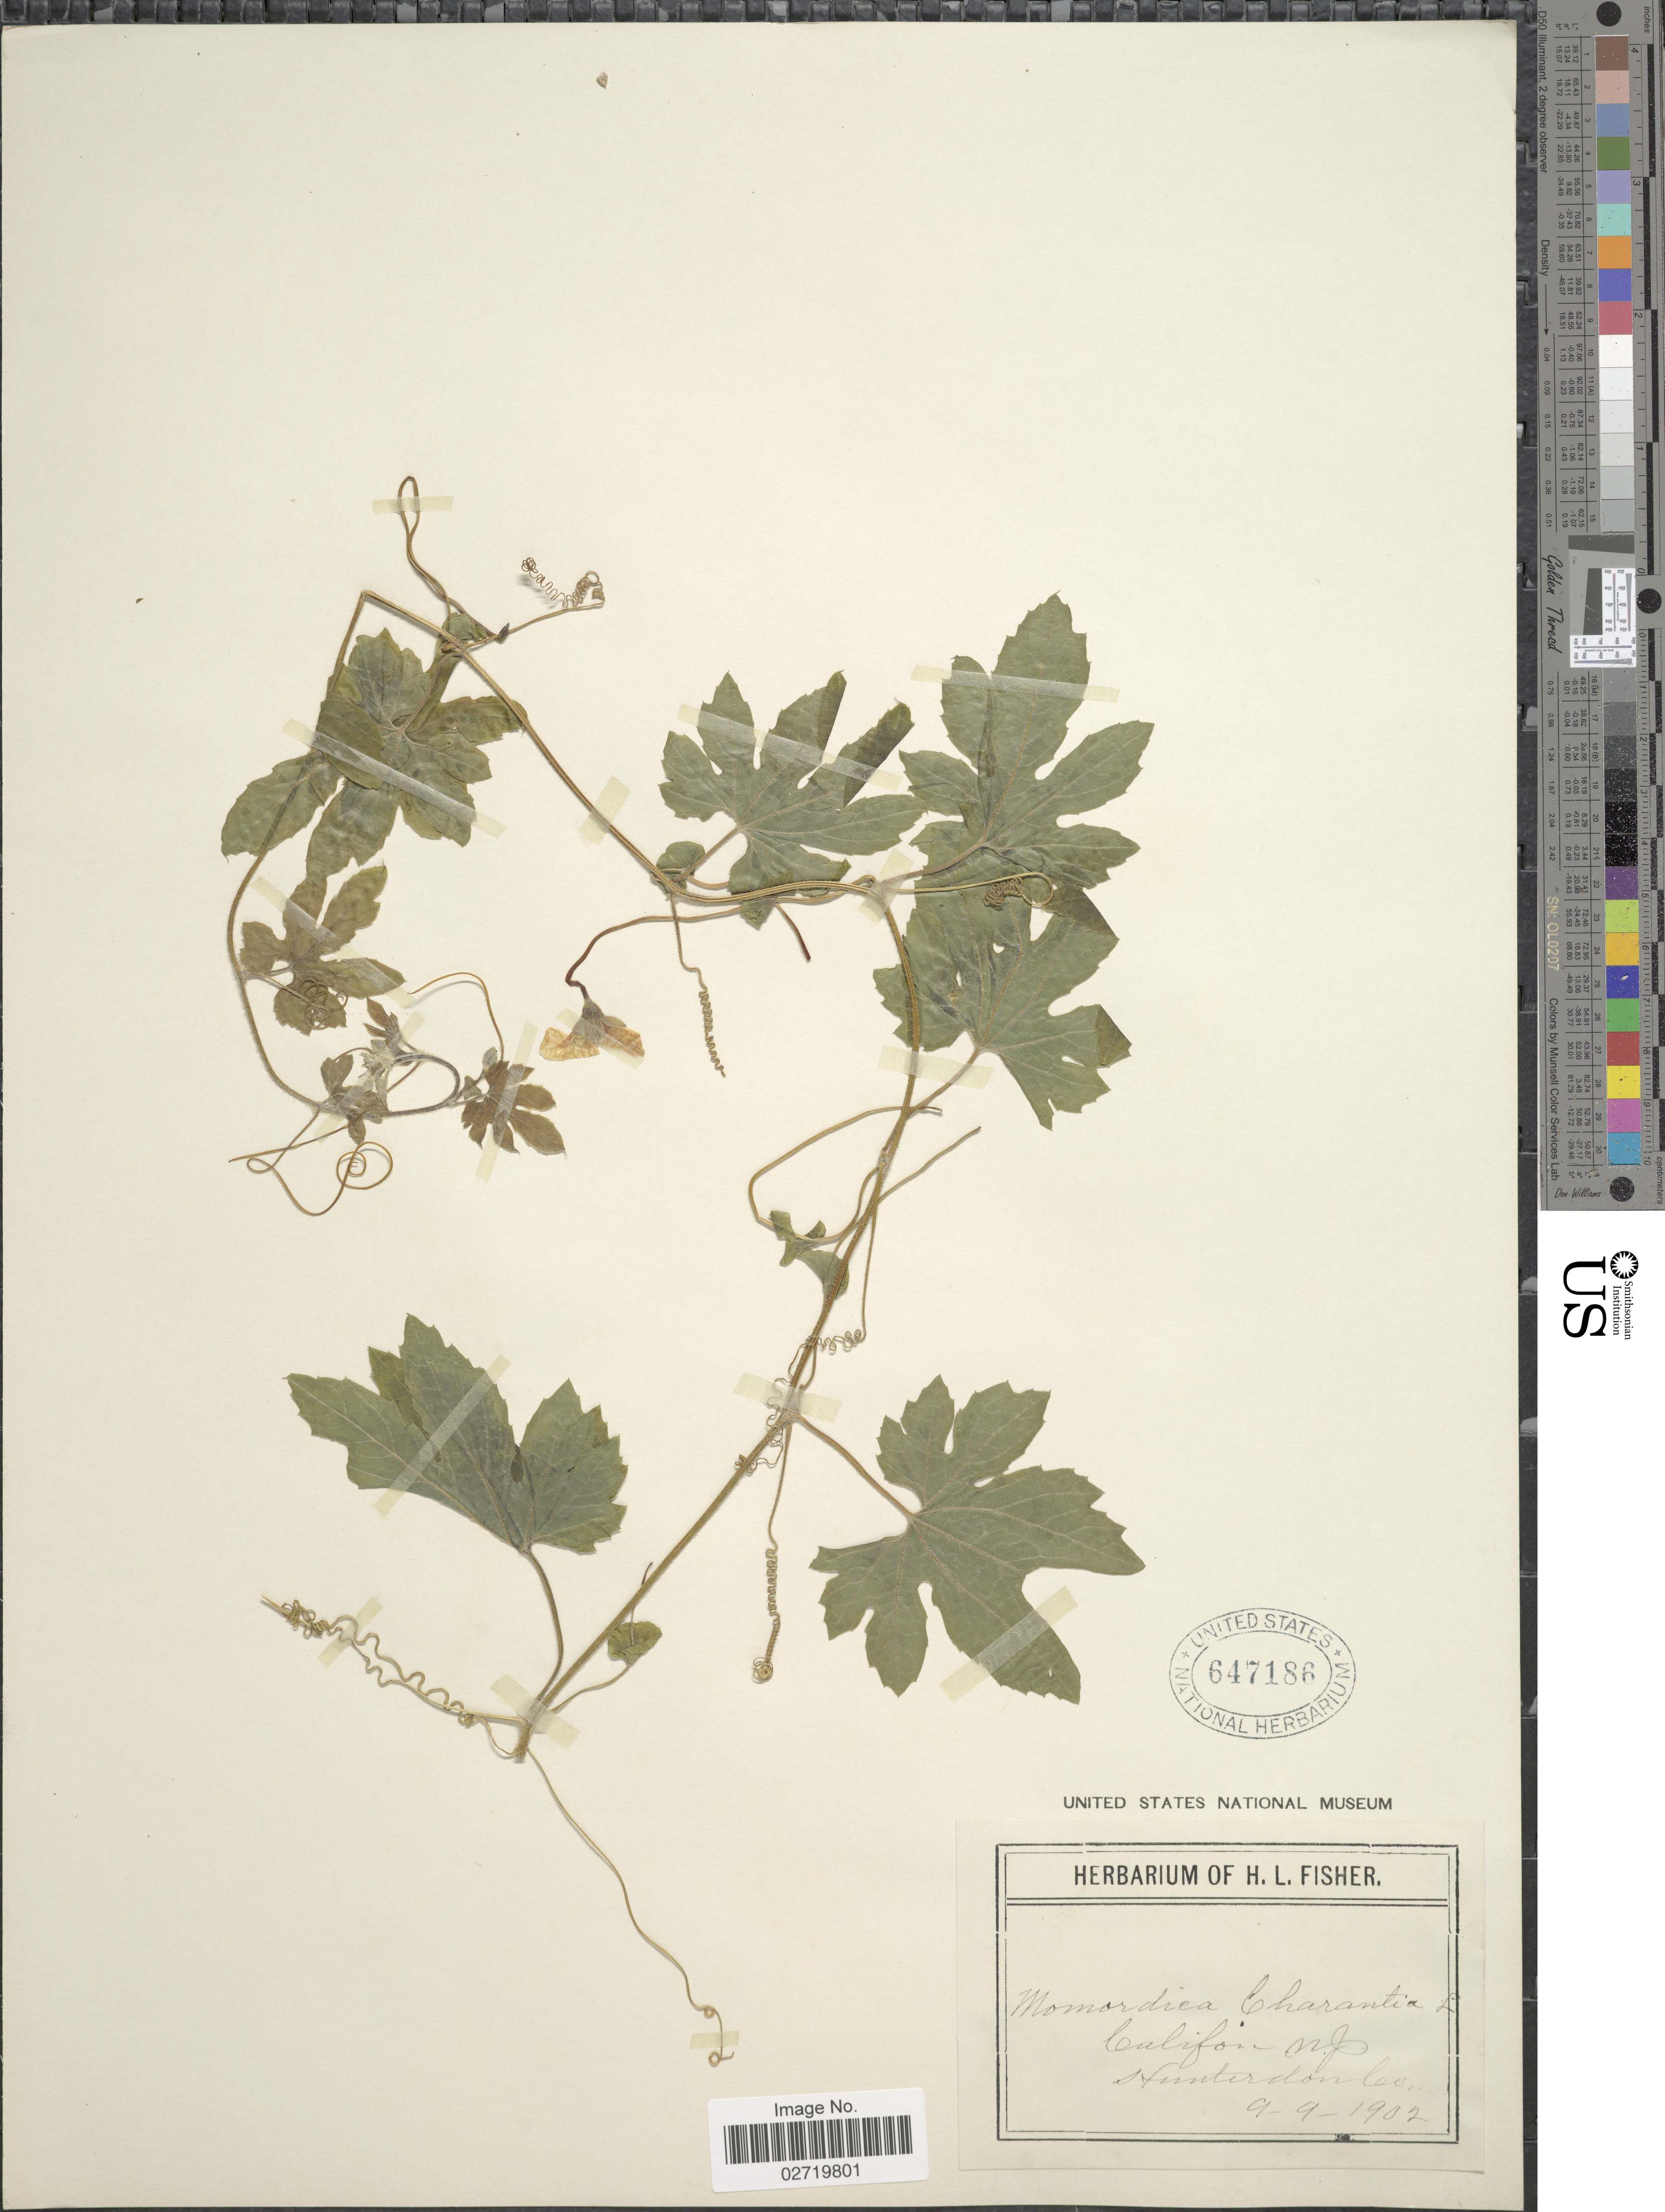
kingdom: Plantae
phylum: Tracheophyta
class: Magnoliopsida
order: Cucurbitales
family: Cucurbitaceae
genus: Momordica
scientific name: Momordica charantia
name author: L.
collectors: ex herb. of H. L. Fisher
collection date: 1902-09-09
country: United States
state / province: New Jersey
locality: Califon N.J. Hunterdon Co.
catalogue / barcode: US 647186